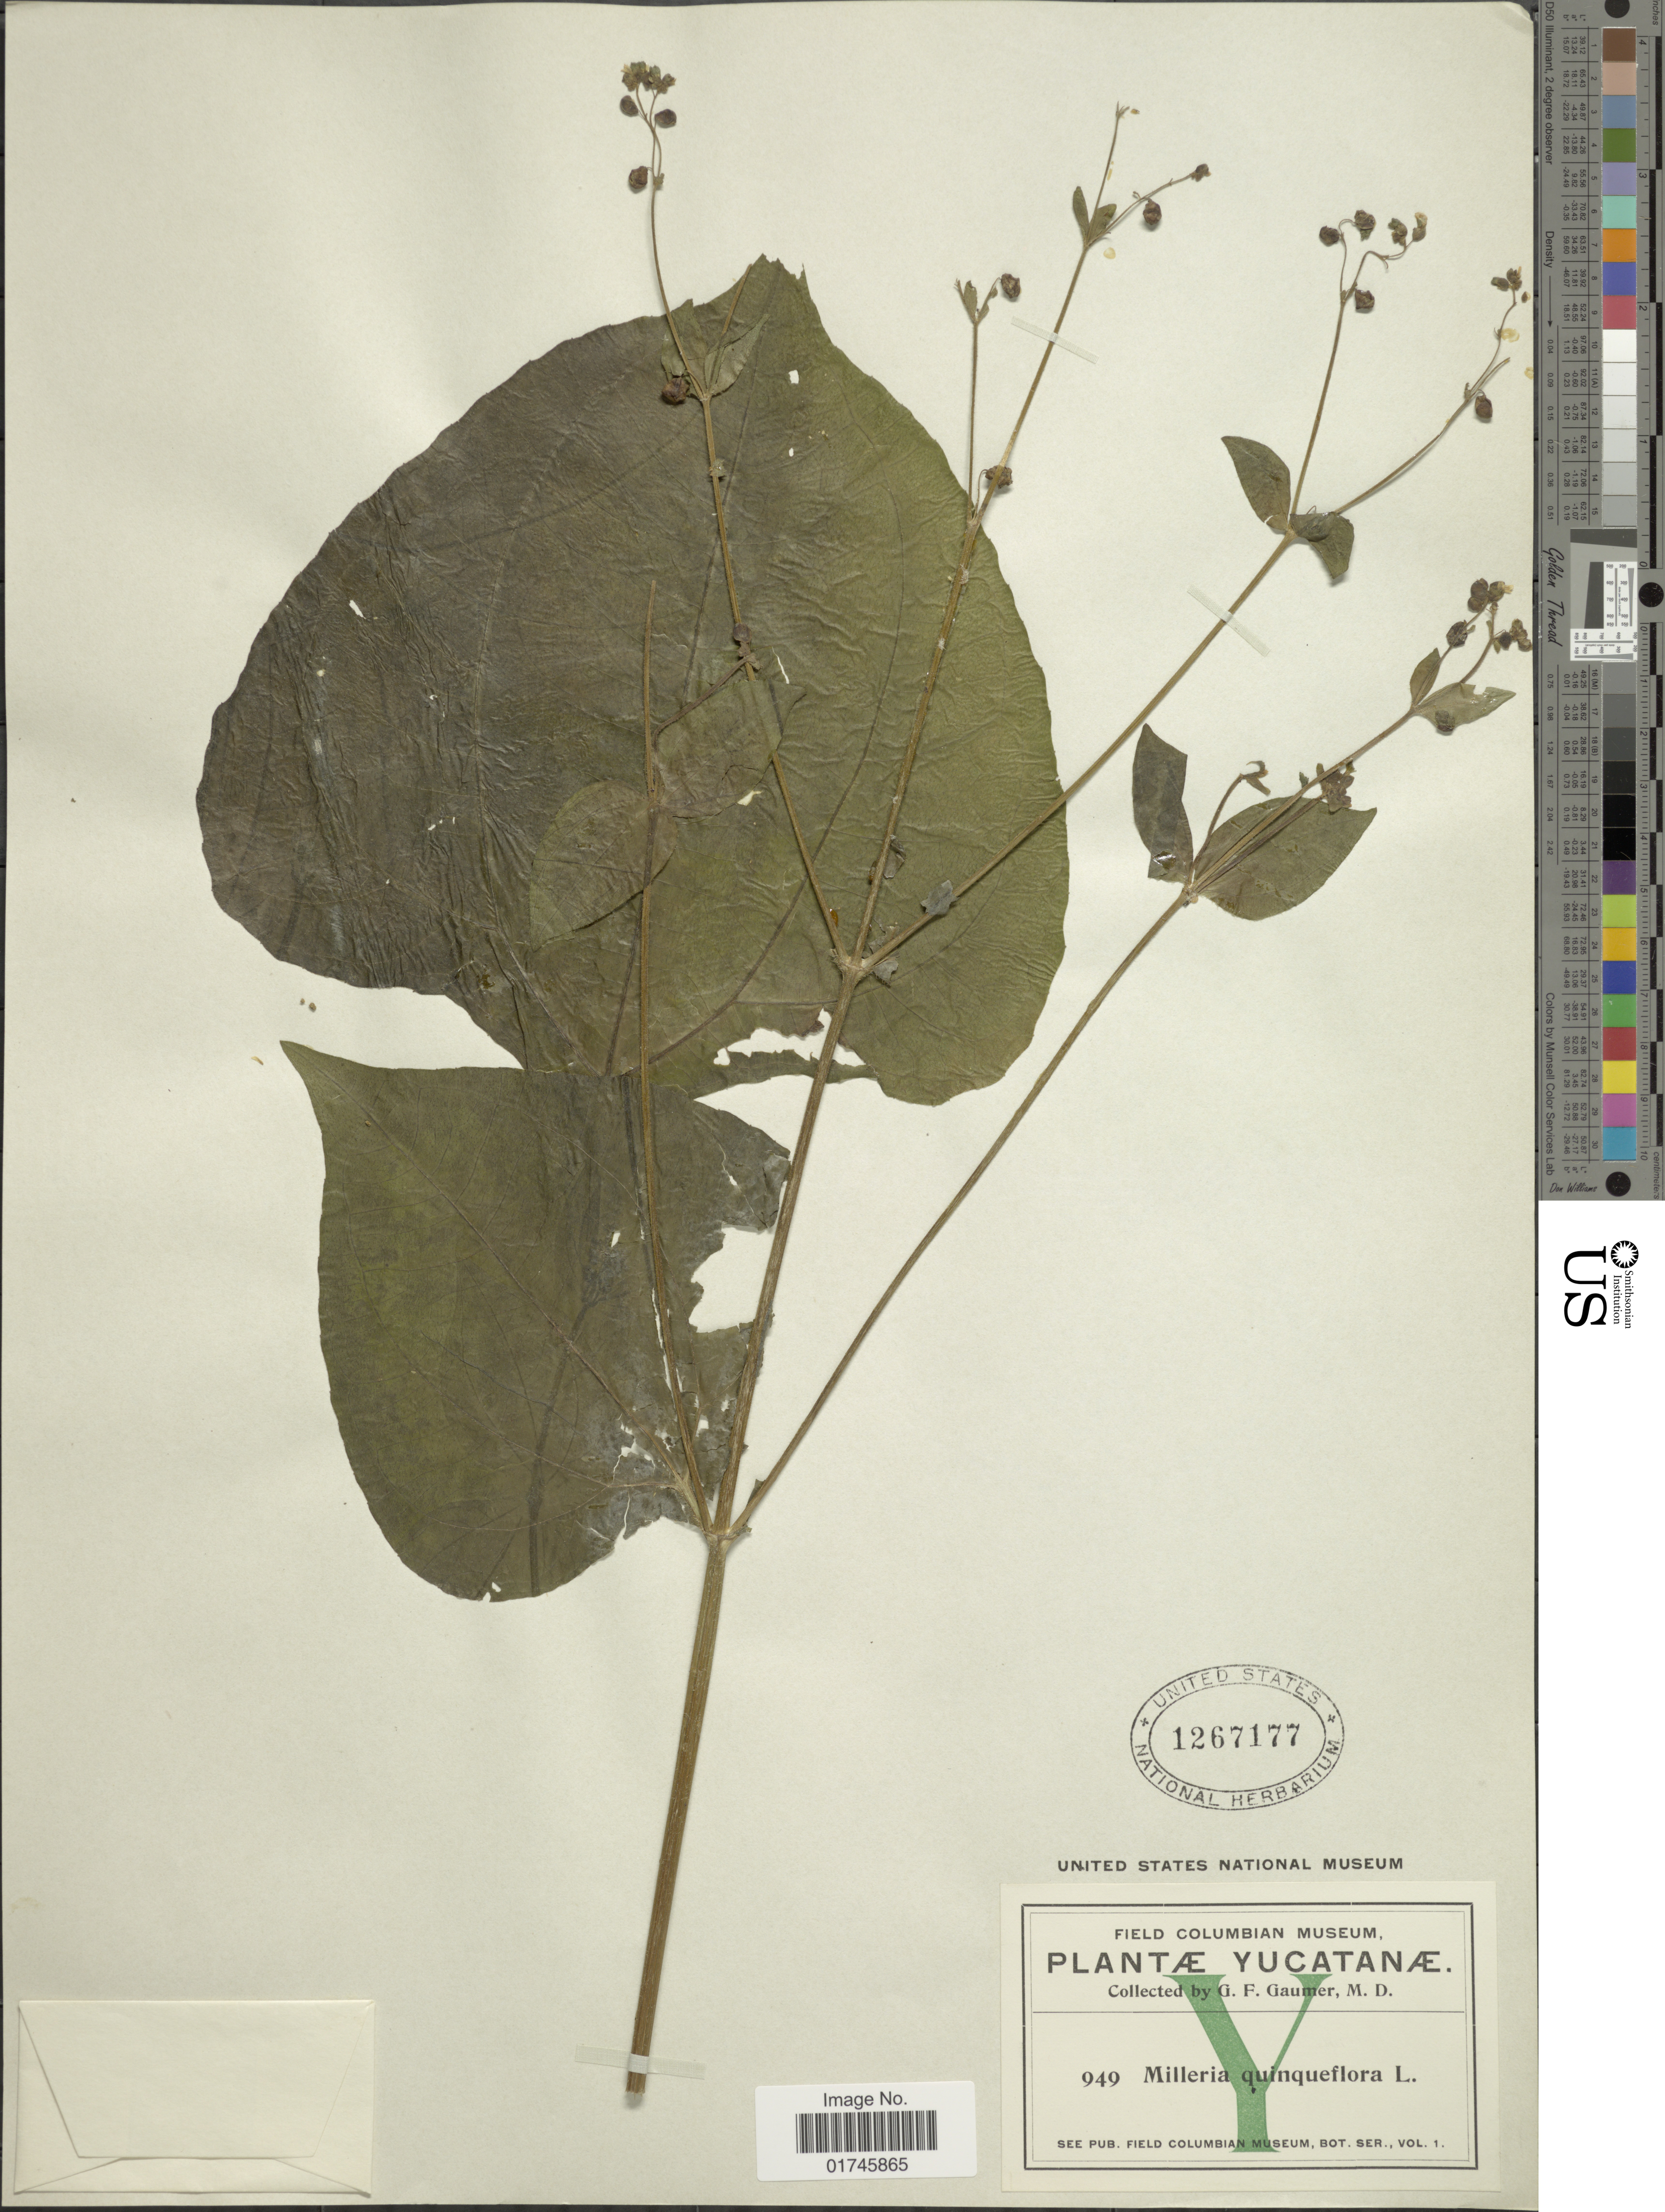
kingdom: Plantae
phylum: Tracheophyta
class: Magnoliopsida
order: Asterales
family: Asteraceae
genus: Milleria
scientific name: Milleria quinqueflora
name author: L.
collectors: G. F. Gaumer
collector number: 949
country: Mexico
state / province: Yucatán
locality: Yucatanae.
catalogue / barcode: US 1267177